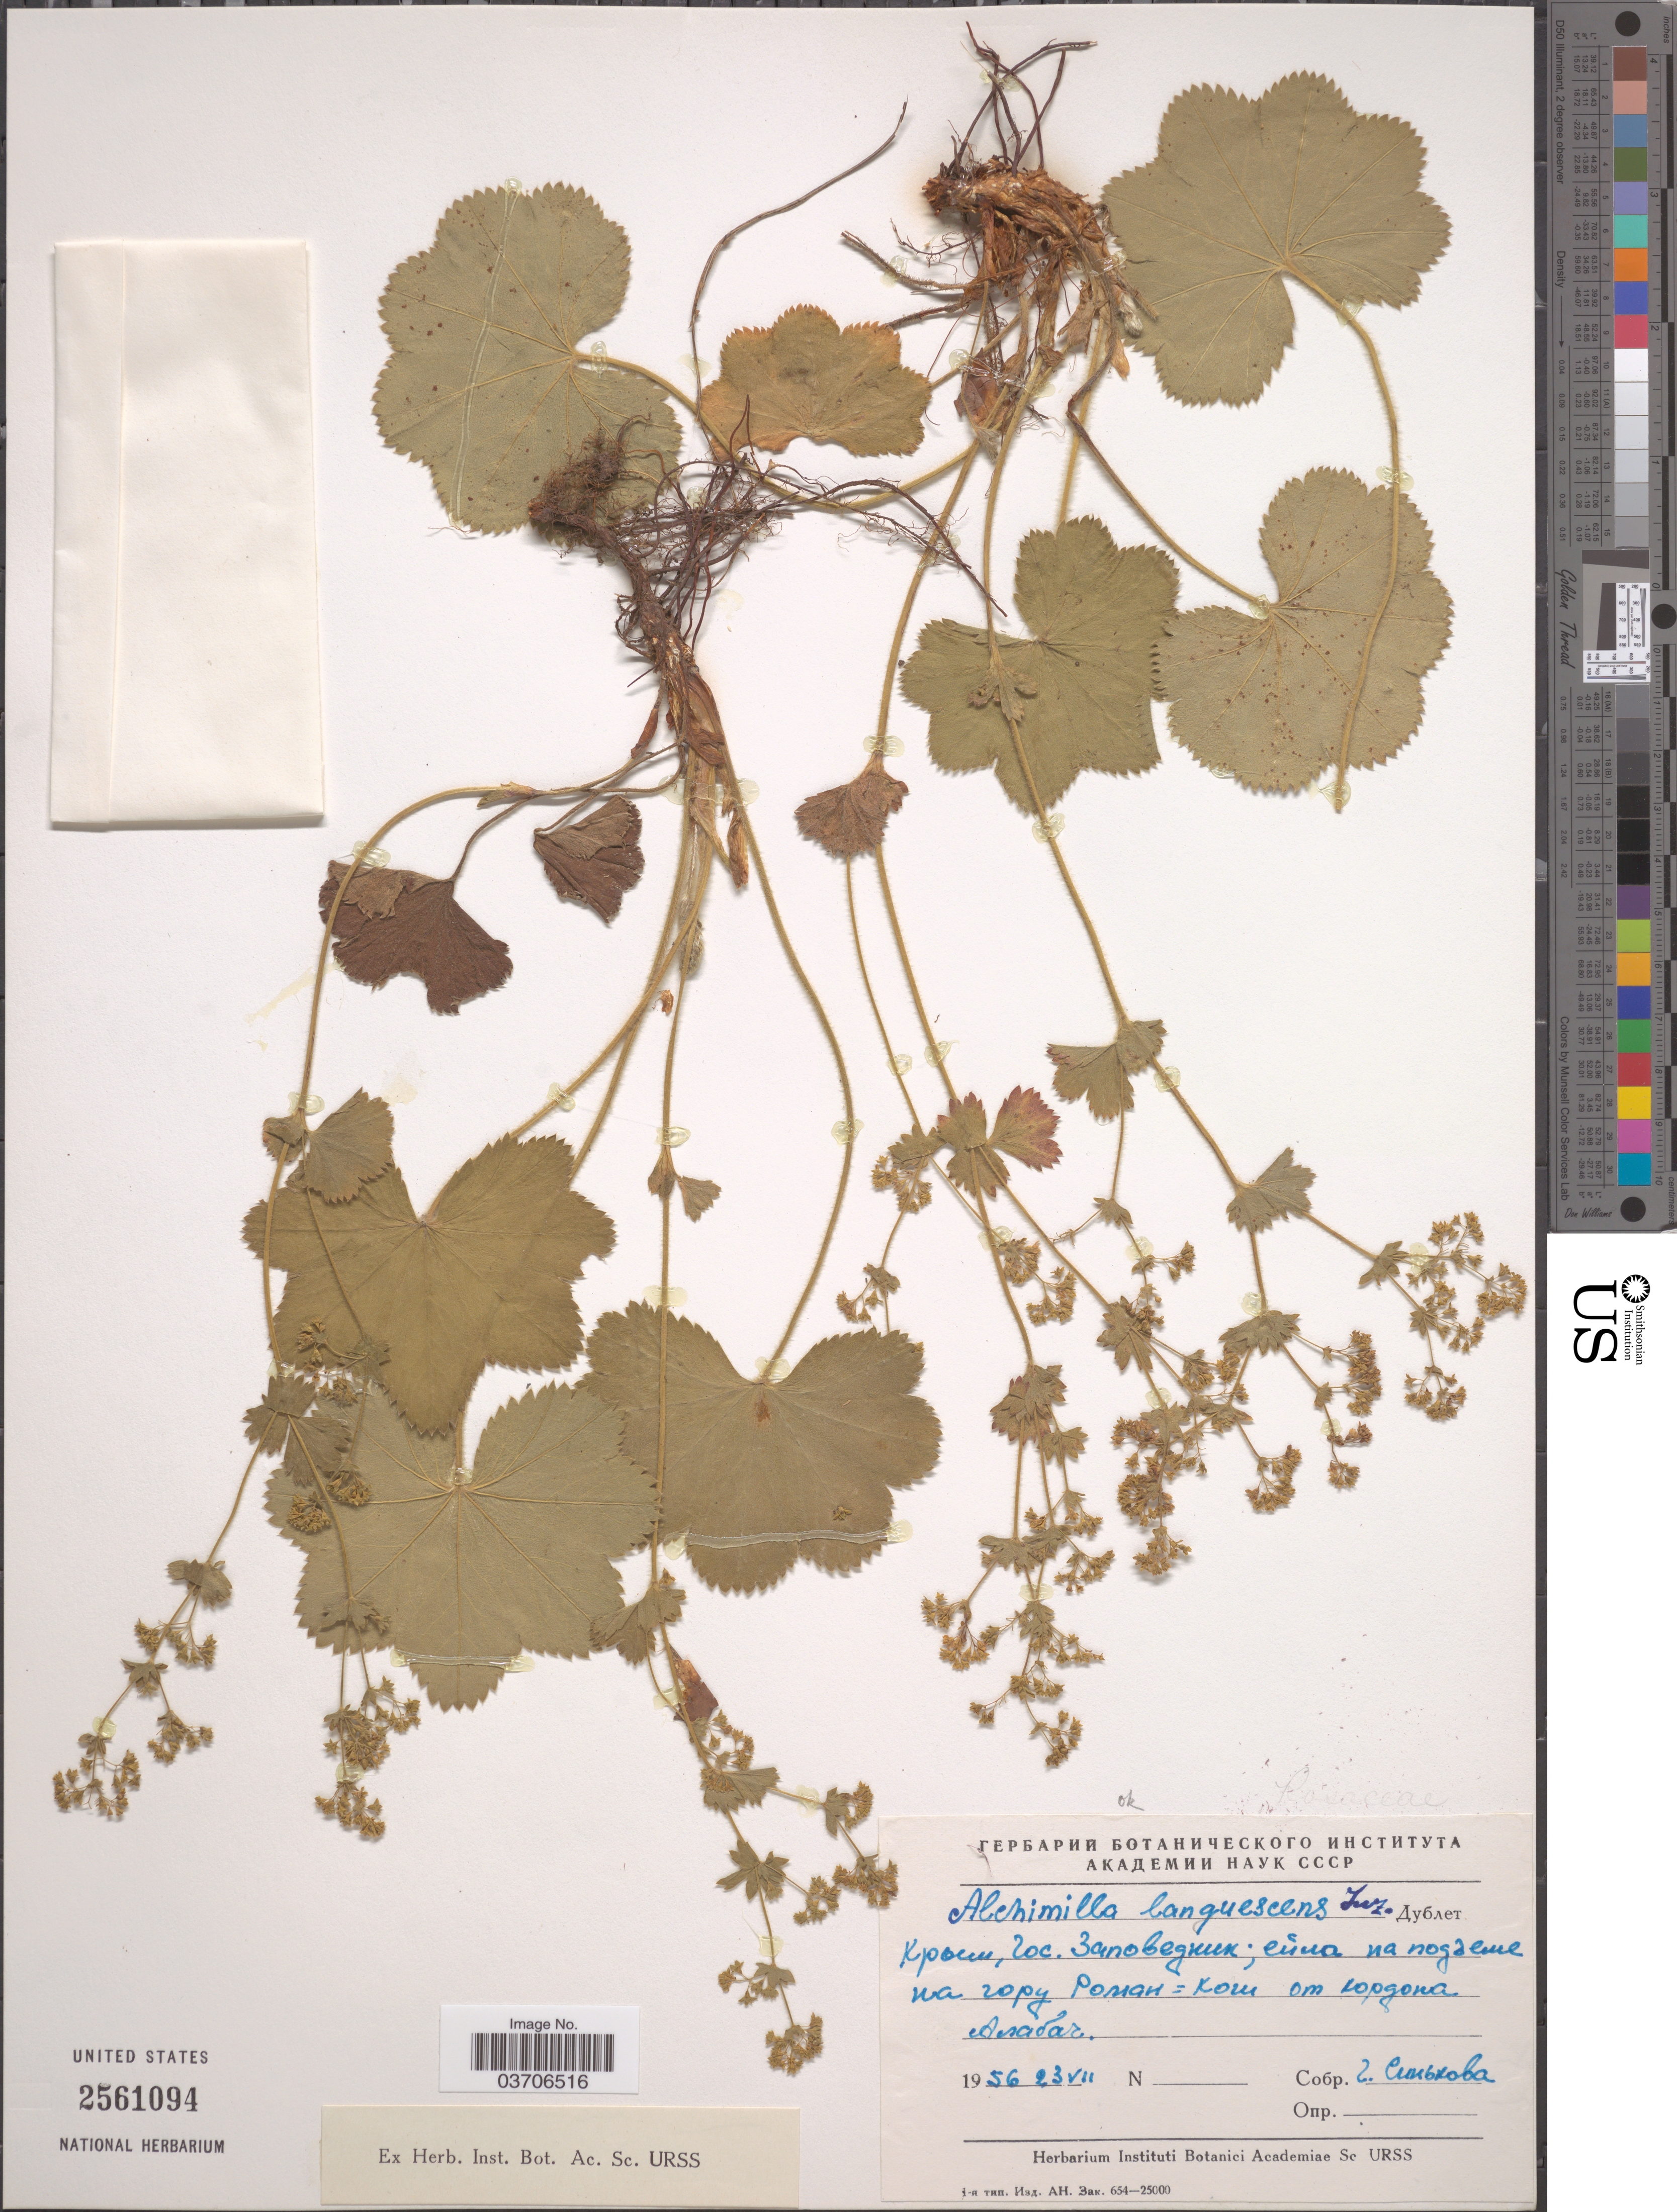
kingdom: Plantae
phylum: Tracheophyta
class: Magnoliopsida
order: Rosales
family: Rosaceae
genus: Alchemilla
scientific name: Alchemilla languescens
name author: Juz.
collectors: X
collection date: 1956-07-23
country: Ukraine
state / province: Crimea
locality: Roman-Kosh Mt. near Alabacha Kordon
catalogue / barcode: US 2561094